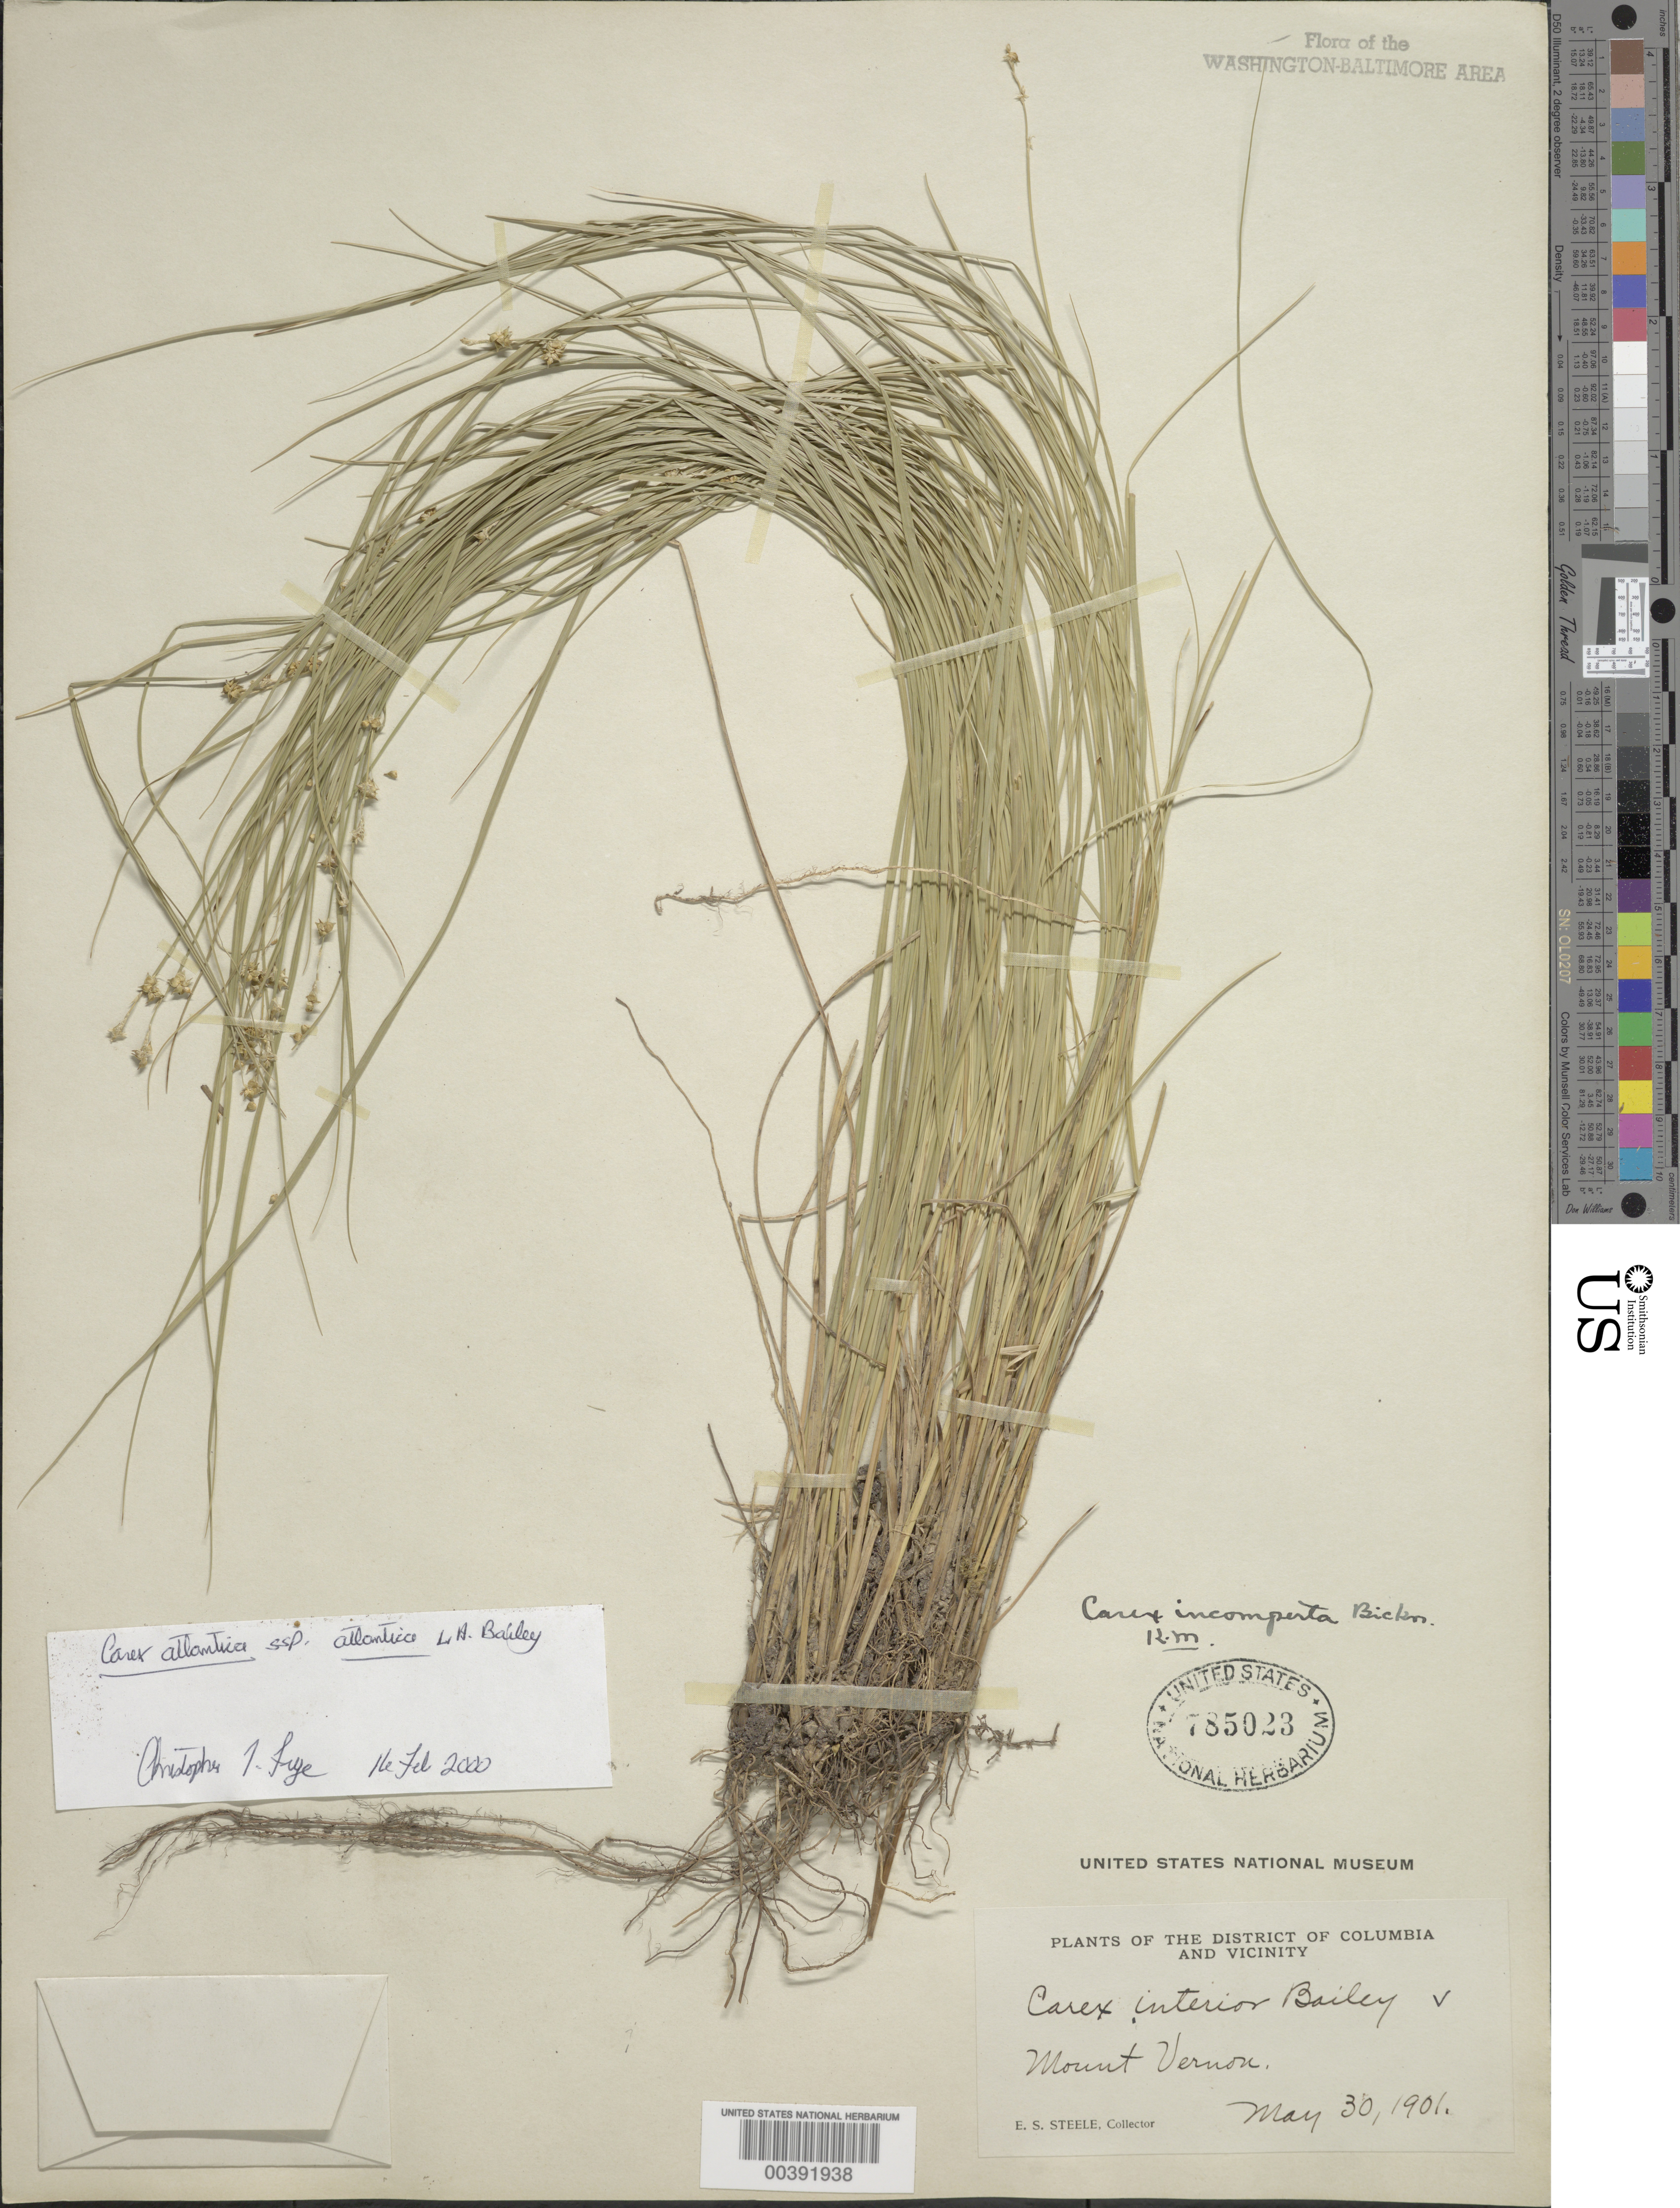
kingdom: Plantae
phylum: Tracheophyta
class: Liliopsida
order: Poales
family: Cyperaceae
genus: Carex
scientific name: Carex atlantica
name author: L.H. Bailey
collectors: E. Steele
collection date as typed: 30 May 1901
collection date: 1901-05-30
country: United States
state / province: Virginia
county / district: Fairfax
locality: Mount Vernon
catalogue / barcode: US 785023